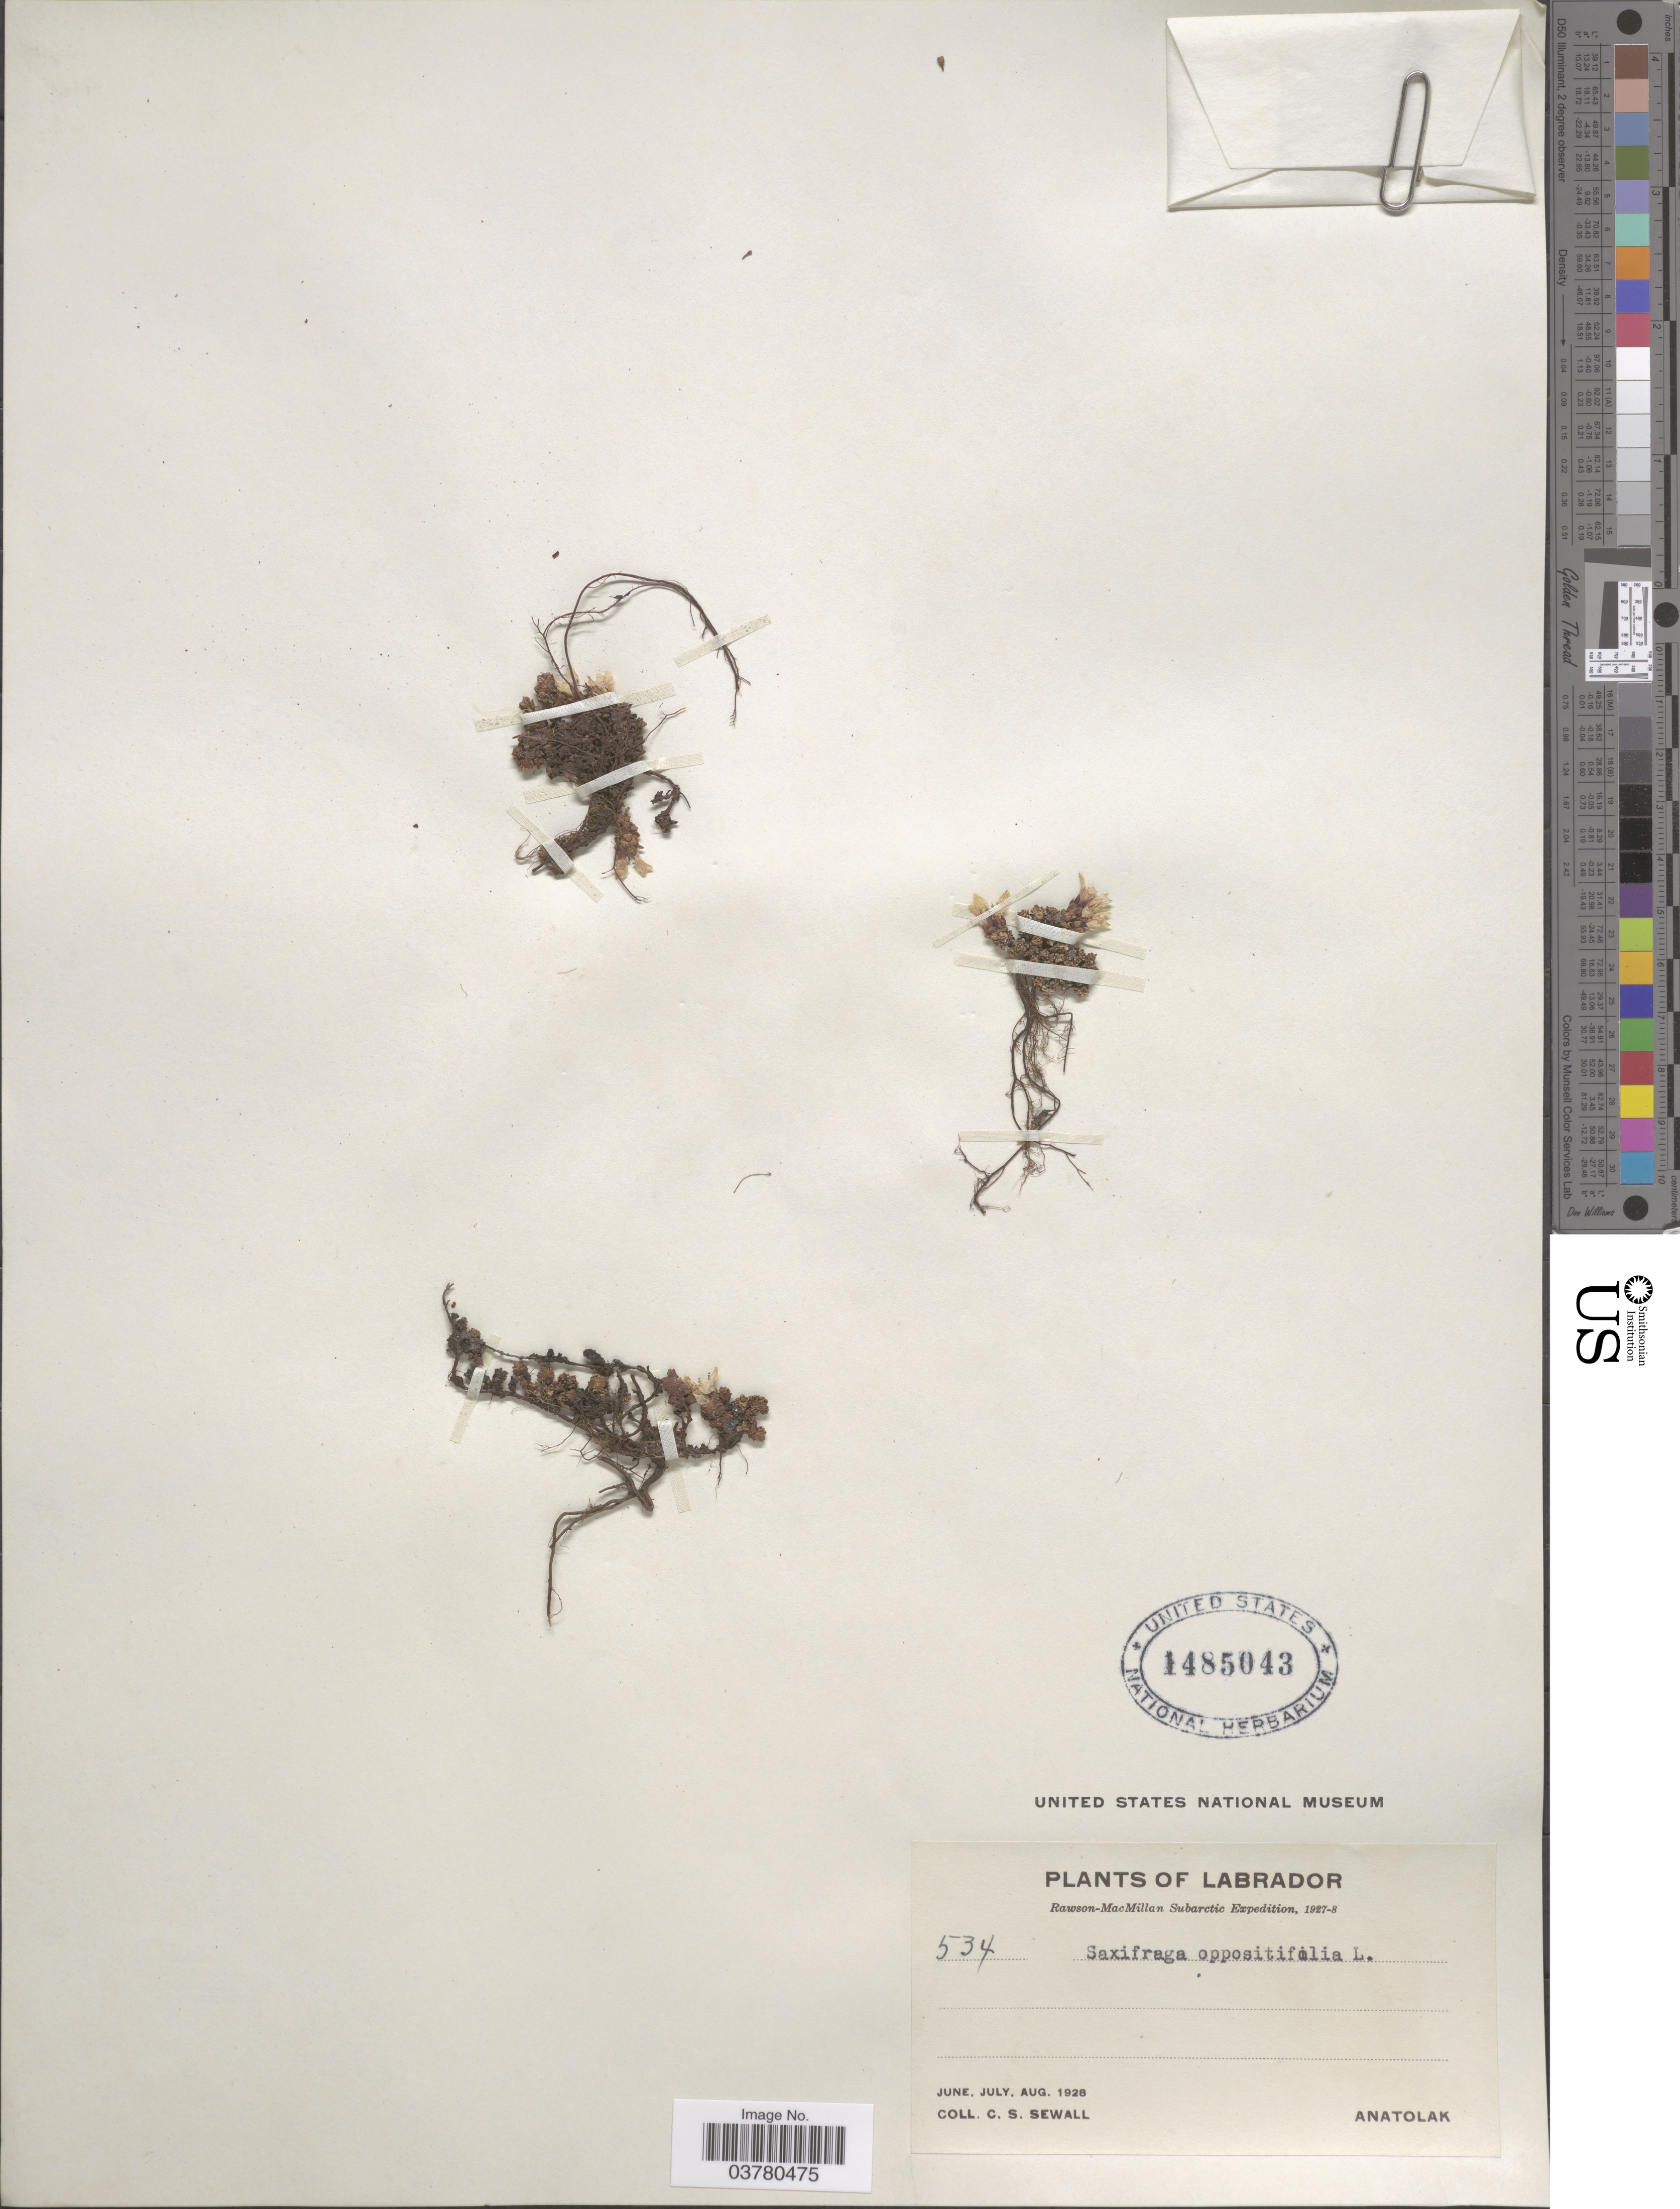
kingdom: Plantae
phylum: Tracheophyta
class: Magnoliopsida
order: Saxifragales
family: Saxifragaceae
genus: Saxifraga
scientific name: Saxifraga oppositifolia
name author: L.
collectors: C. Sewall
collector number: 534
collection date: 1928-06/1928-08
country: Canada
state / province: Newfoundland and Labrador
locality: Labrador. Rawson-MacMillan Subarctic Expedition, 1927-8. Anatolak.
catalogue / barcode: US 1485043